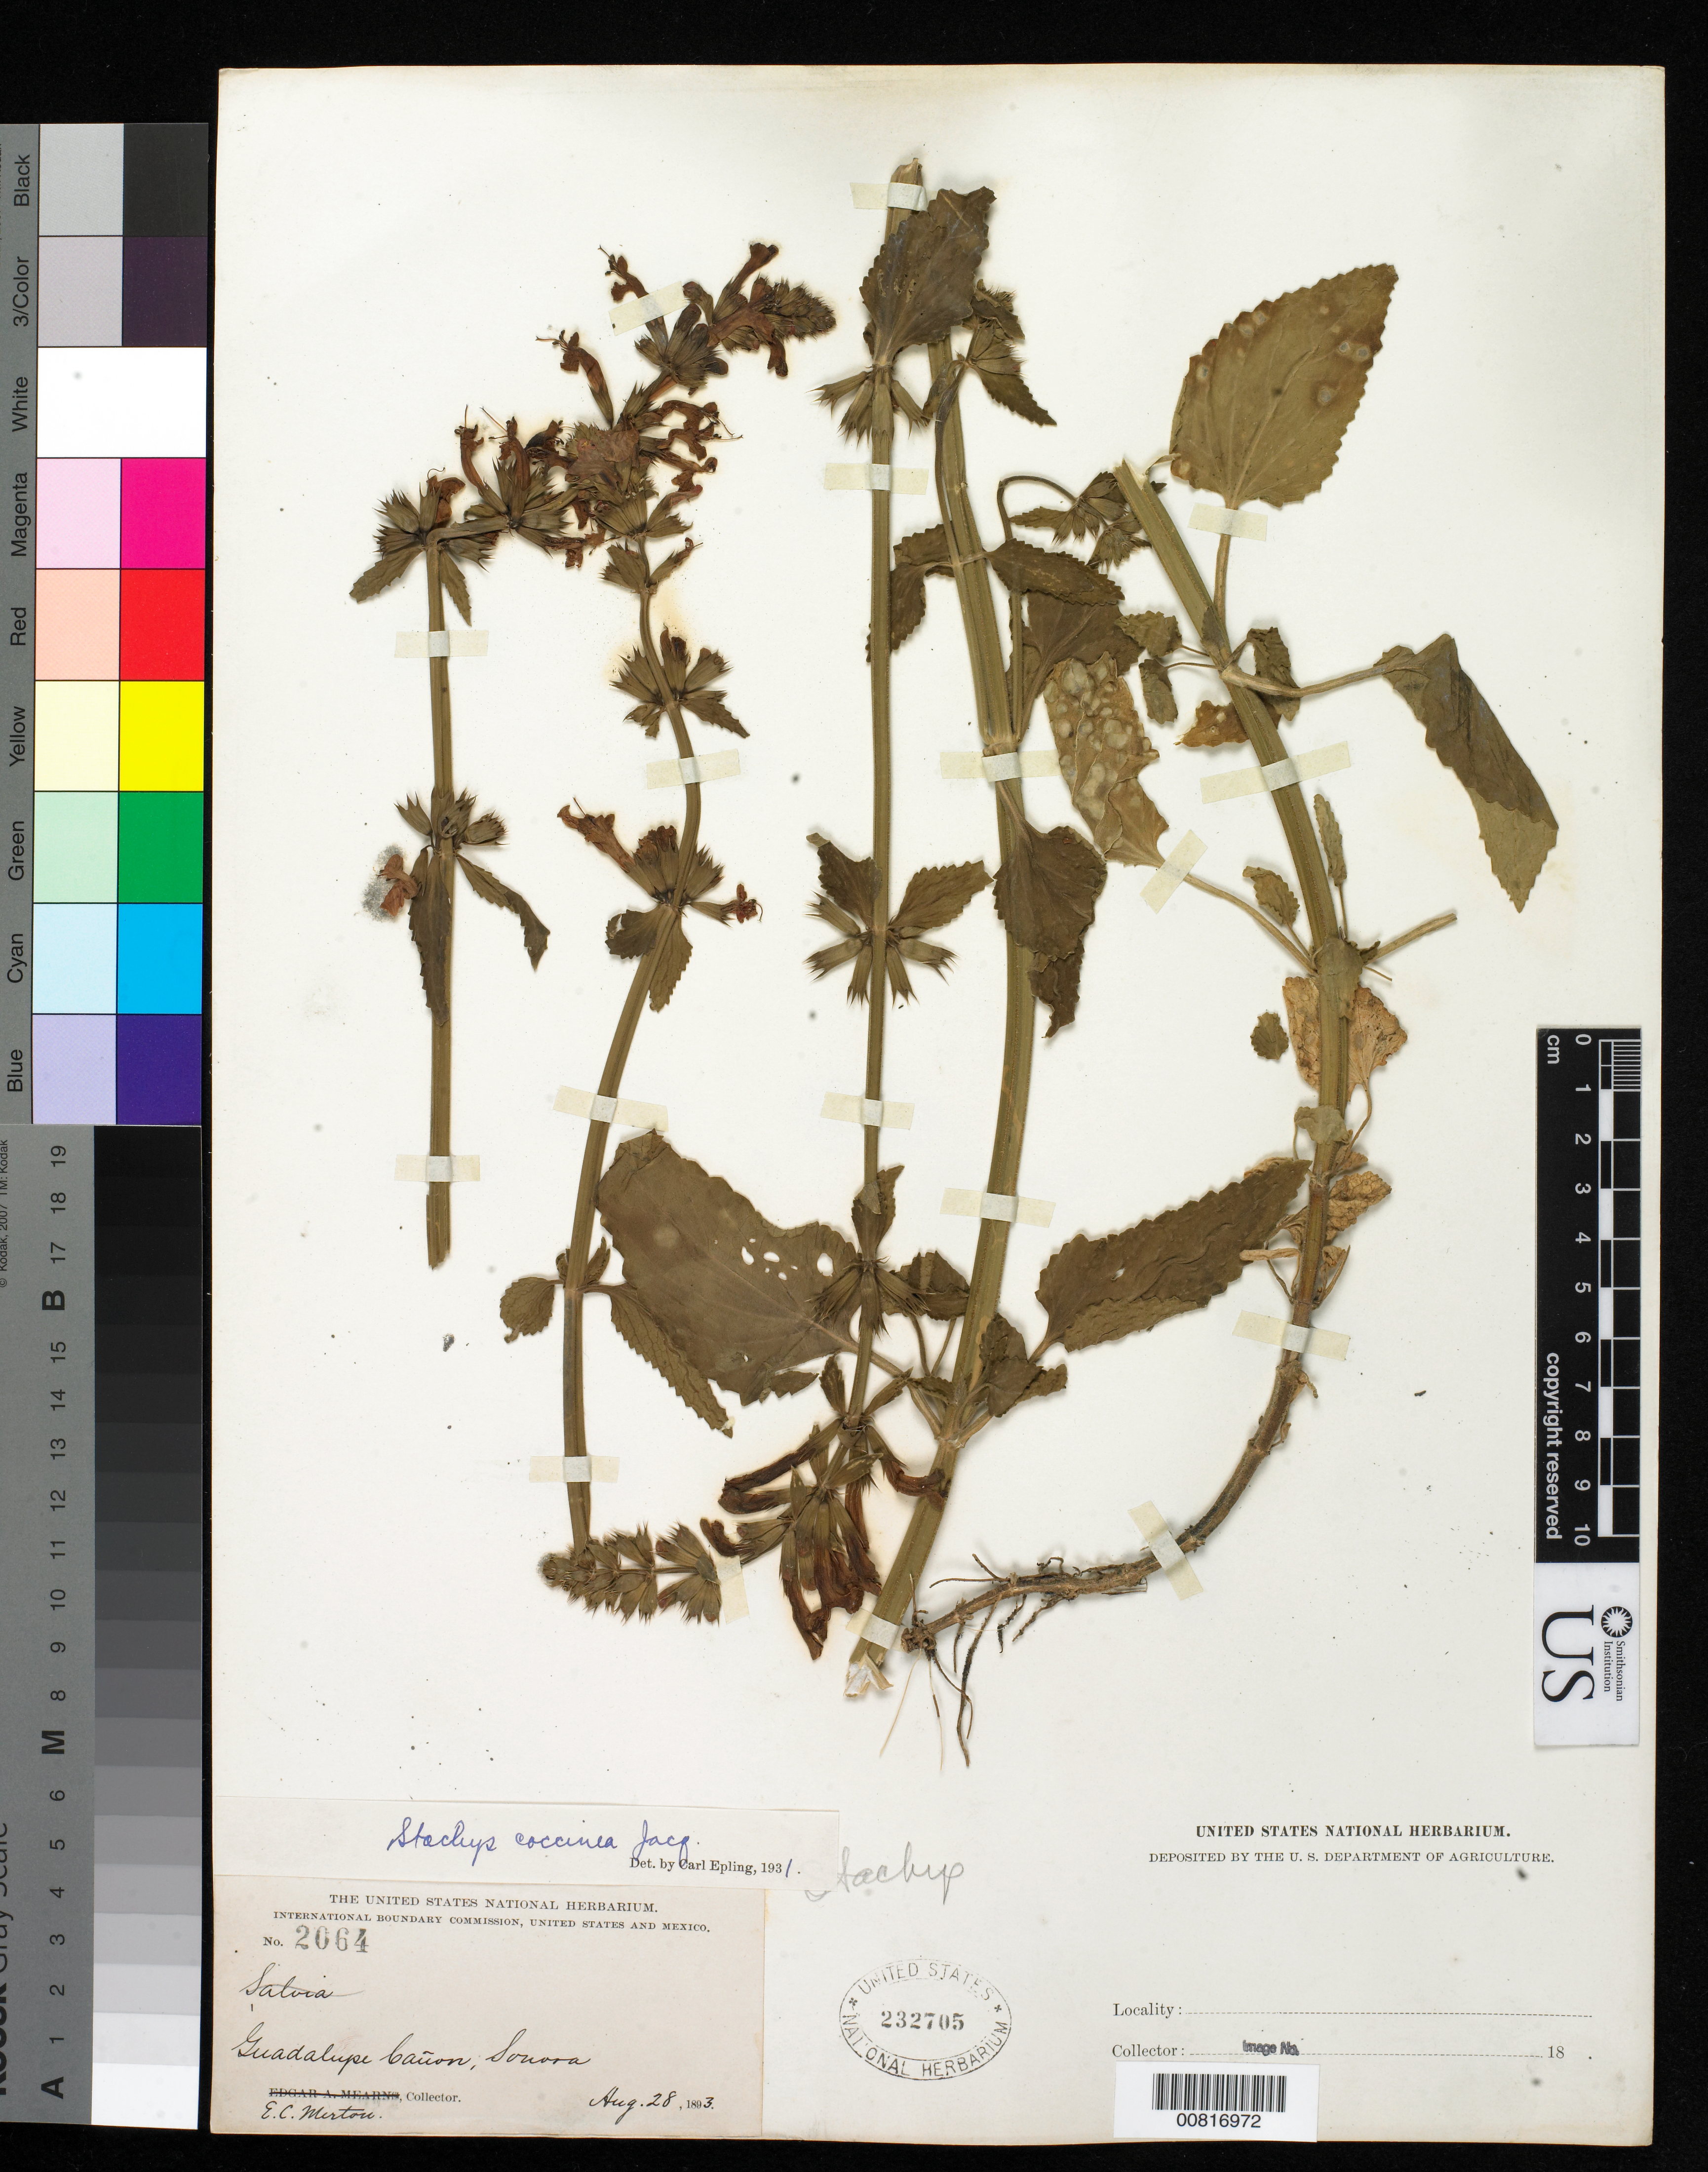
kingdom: Plantae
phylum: Tracheophyta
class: Magnoliopsida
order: Lamiales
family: Lamiaceae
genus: Stachys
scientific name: Stachys coccinea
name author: Ortega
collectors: E. Merton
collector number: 2064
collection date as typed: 28 Aug 1893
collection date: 1893-08-28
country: Mexico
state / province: Sonora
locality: Guadalupe Cañon, Sonora.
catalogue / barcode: US 232705